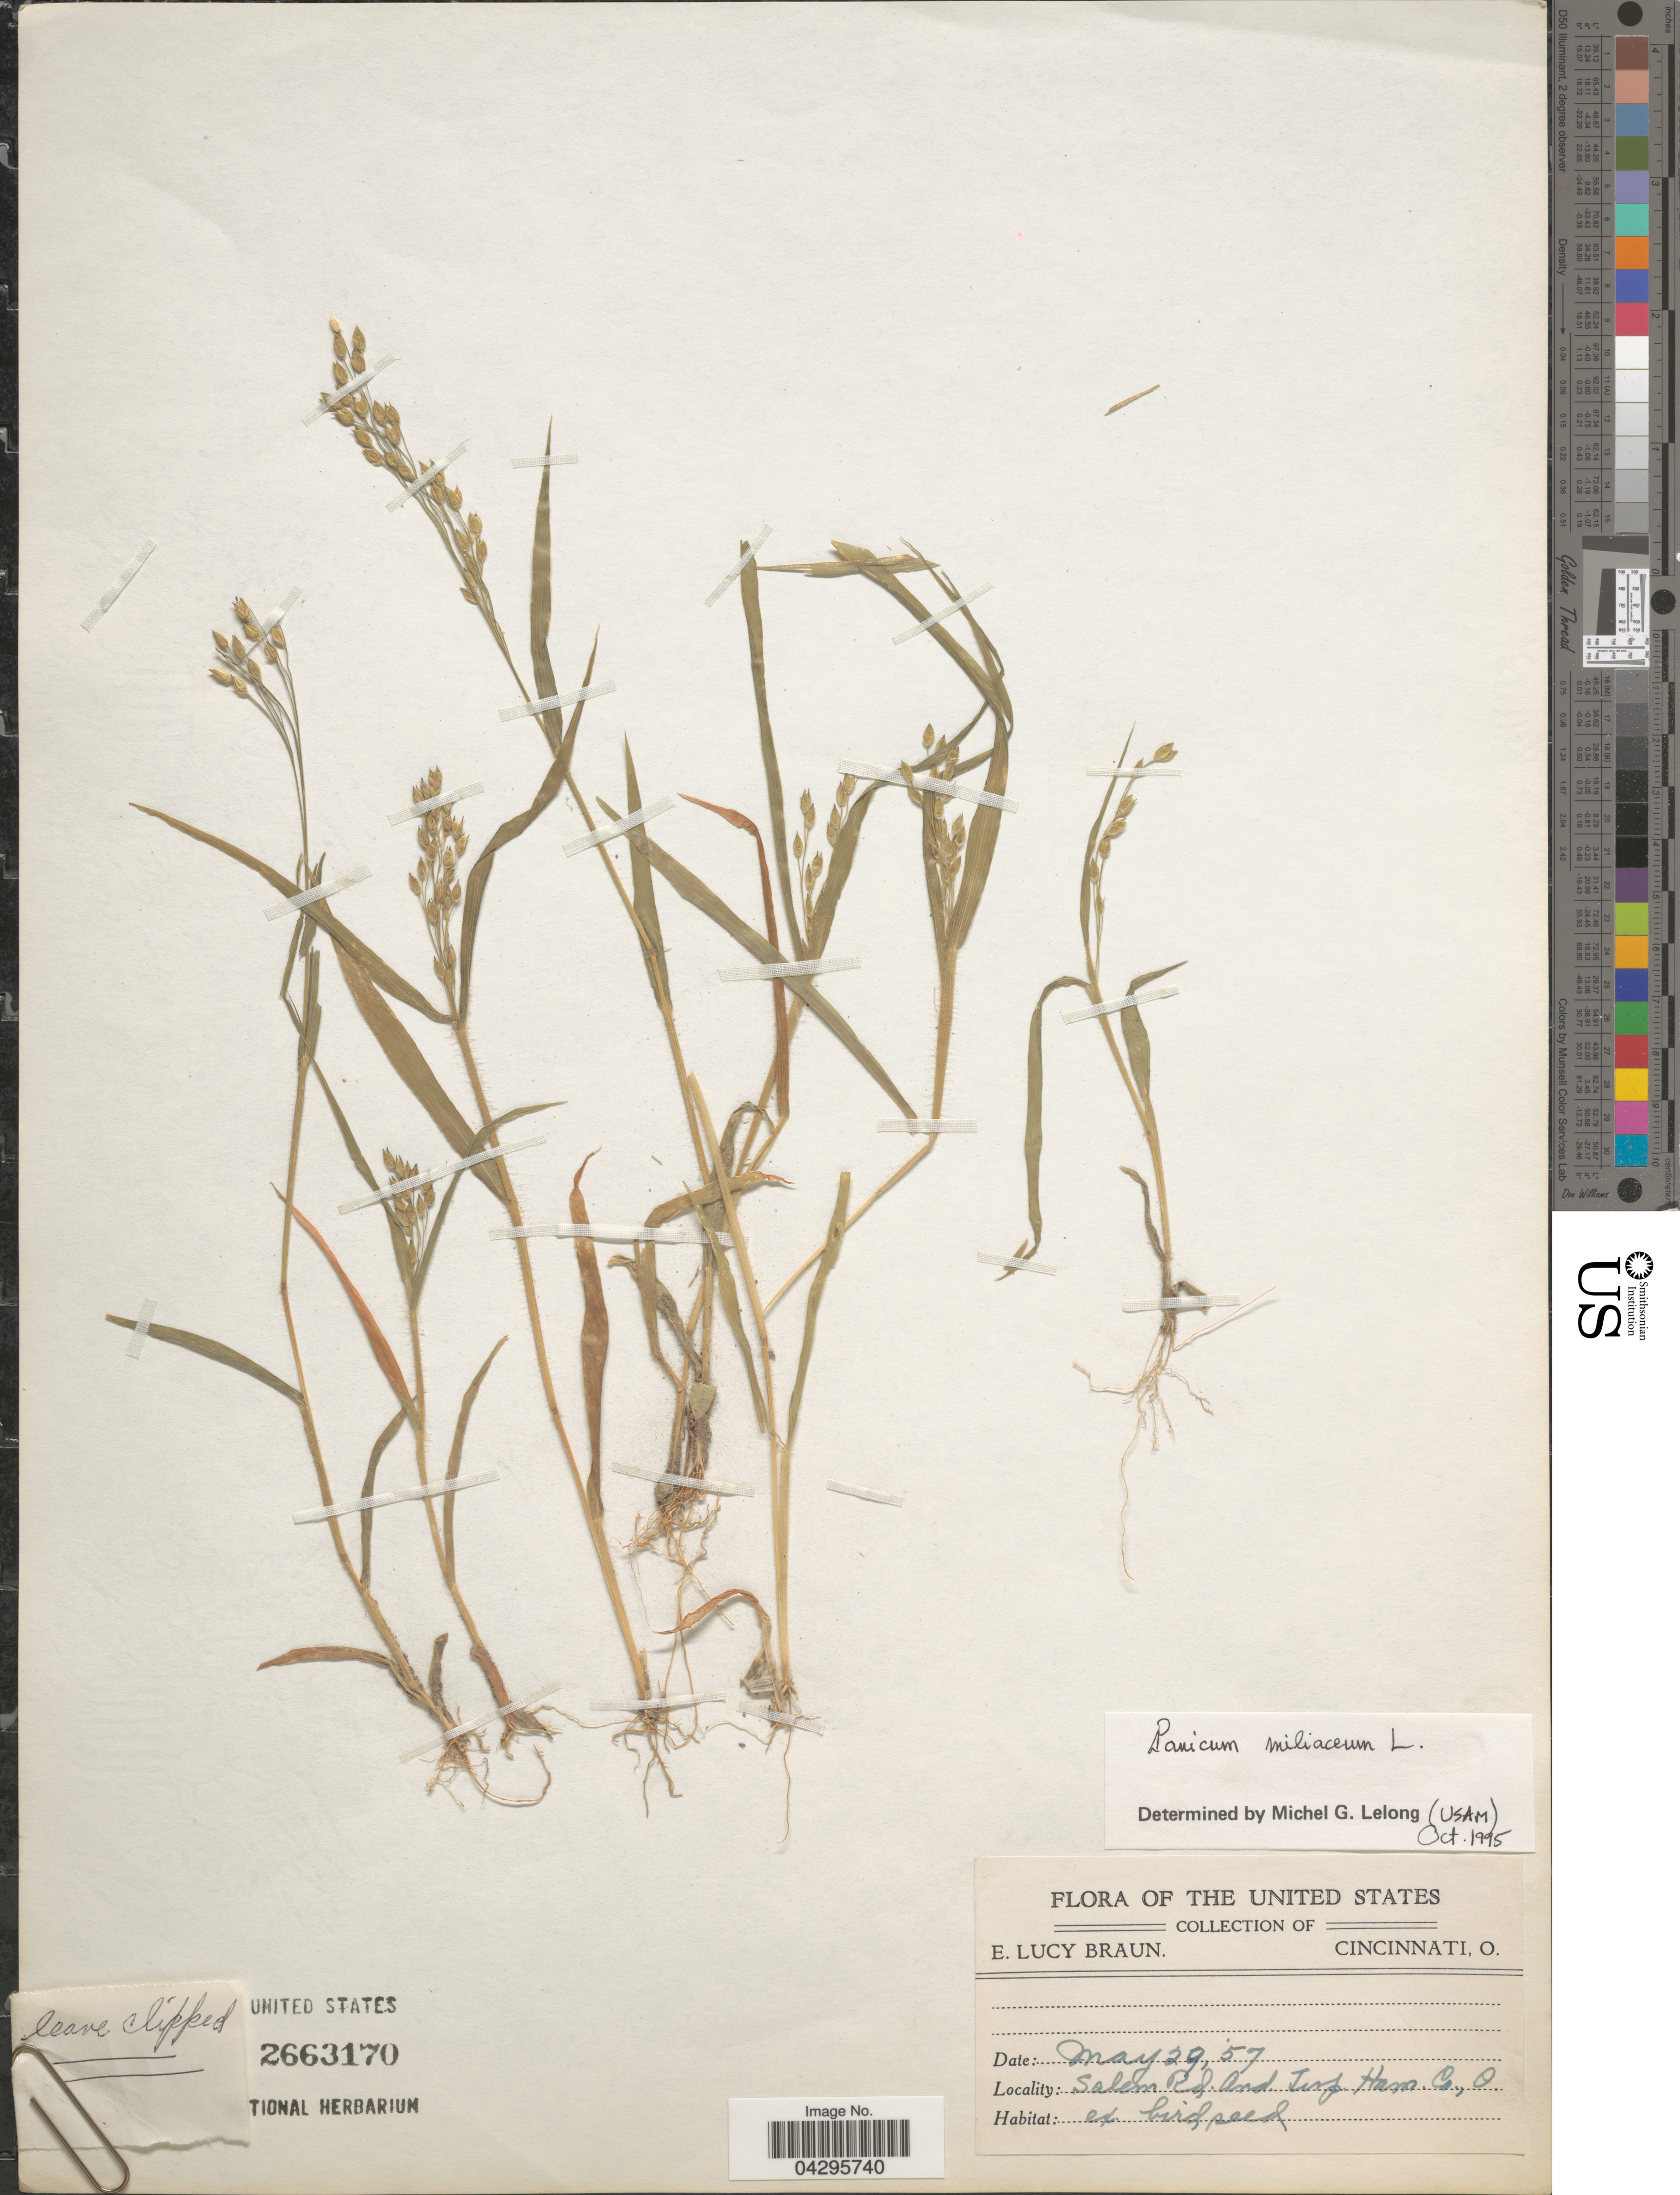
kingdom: Plantae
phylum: Tracheophyta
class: Liliopsida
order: Poales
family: Poaceae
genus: Panicum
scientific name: Panicum miliaceum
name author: L.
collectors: E. L. Braun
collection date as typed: Transcribed d/m/y: 29/5/57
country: United States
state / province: Ohio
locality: Salem Rd. And Twp. Ham Co.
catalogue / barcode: US 2663170